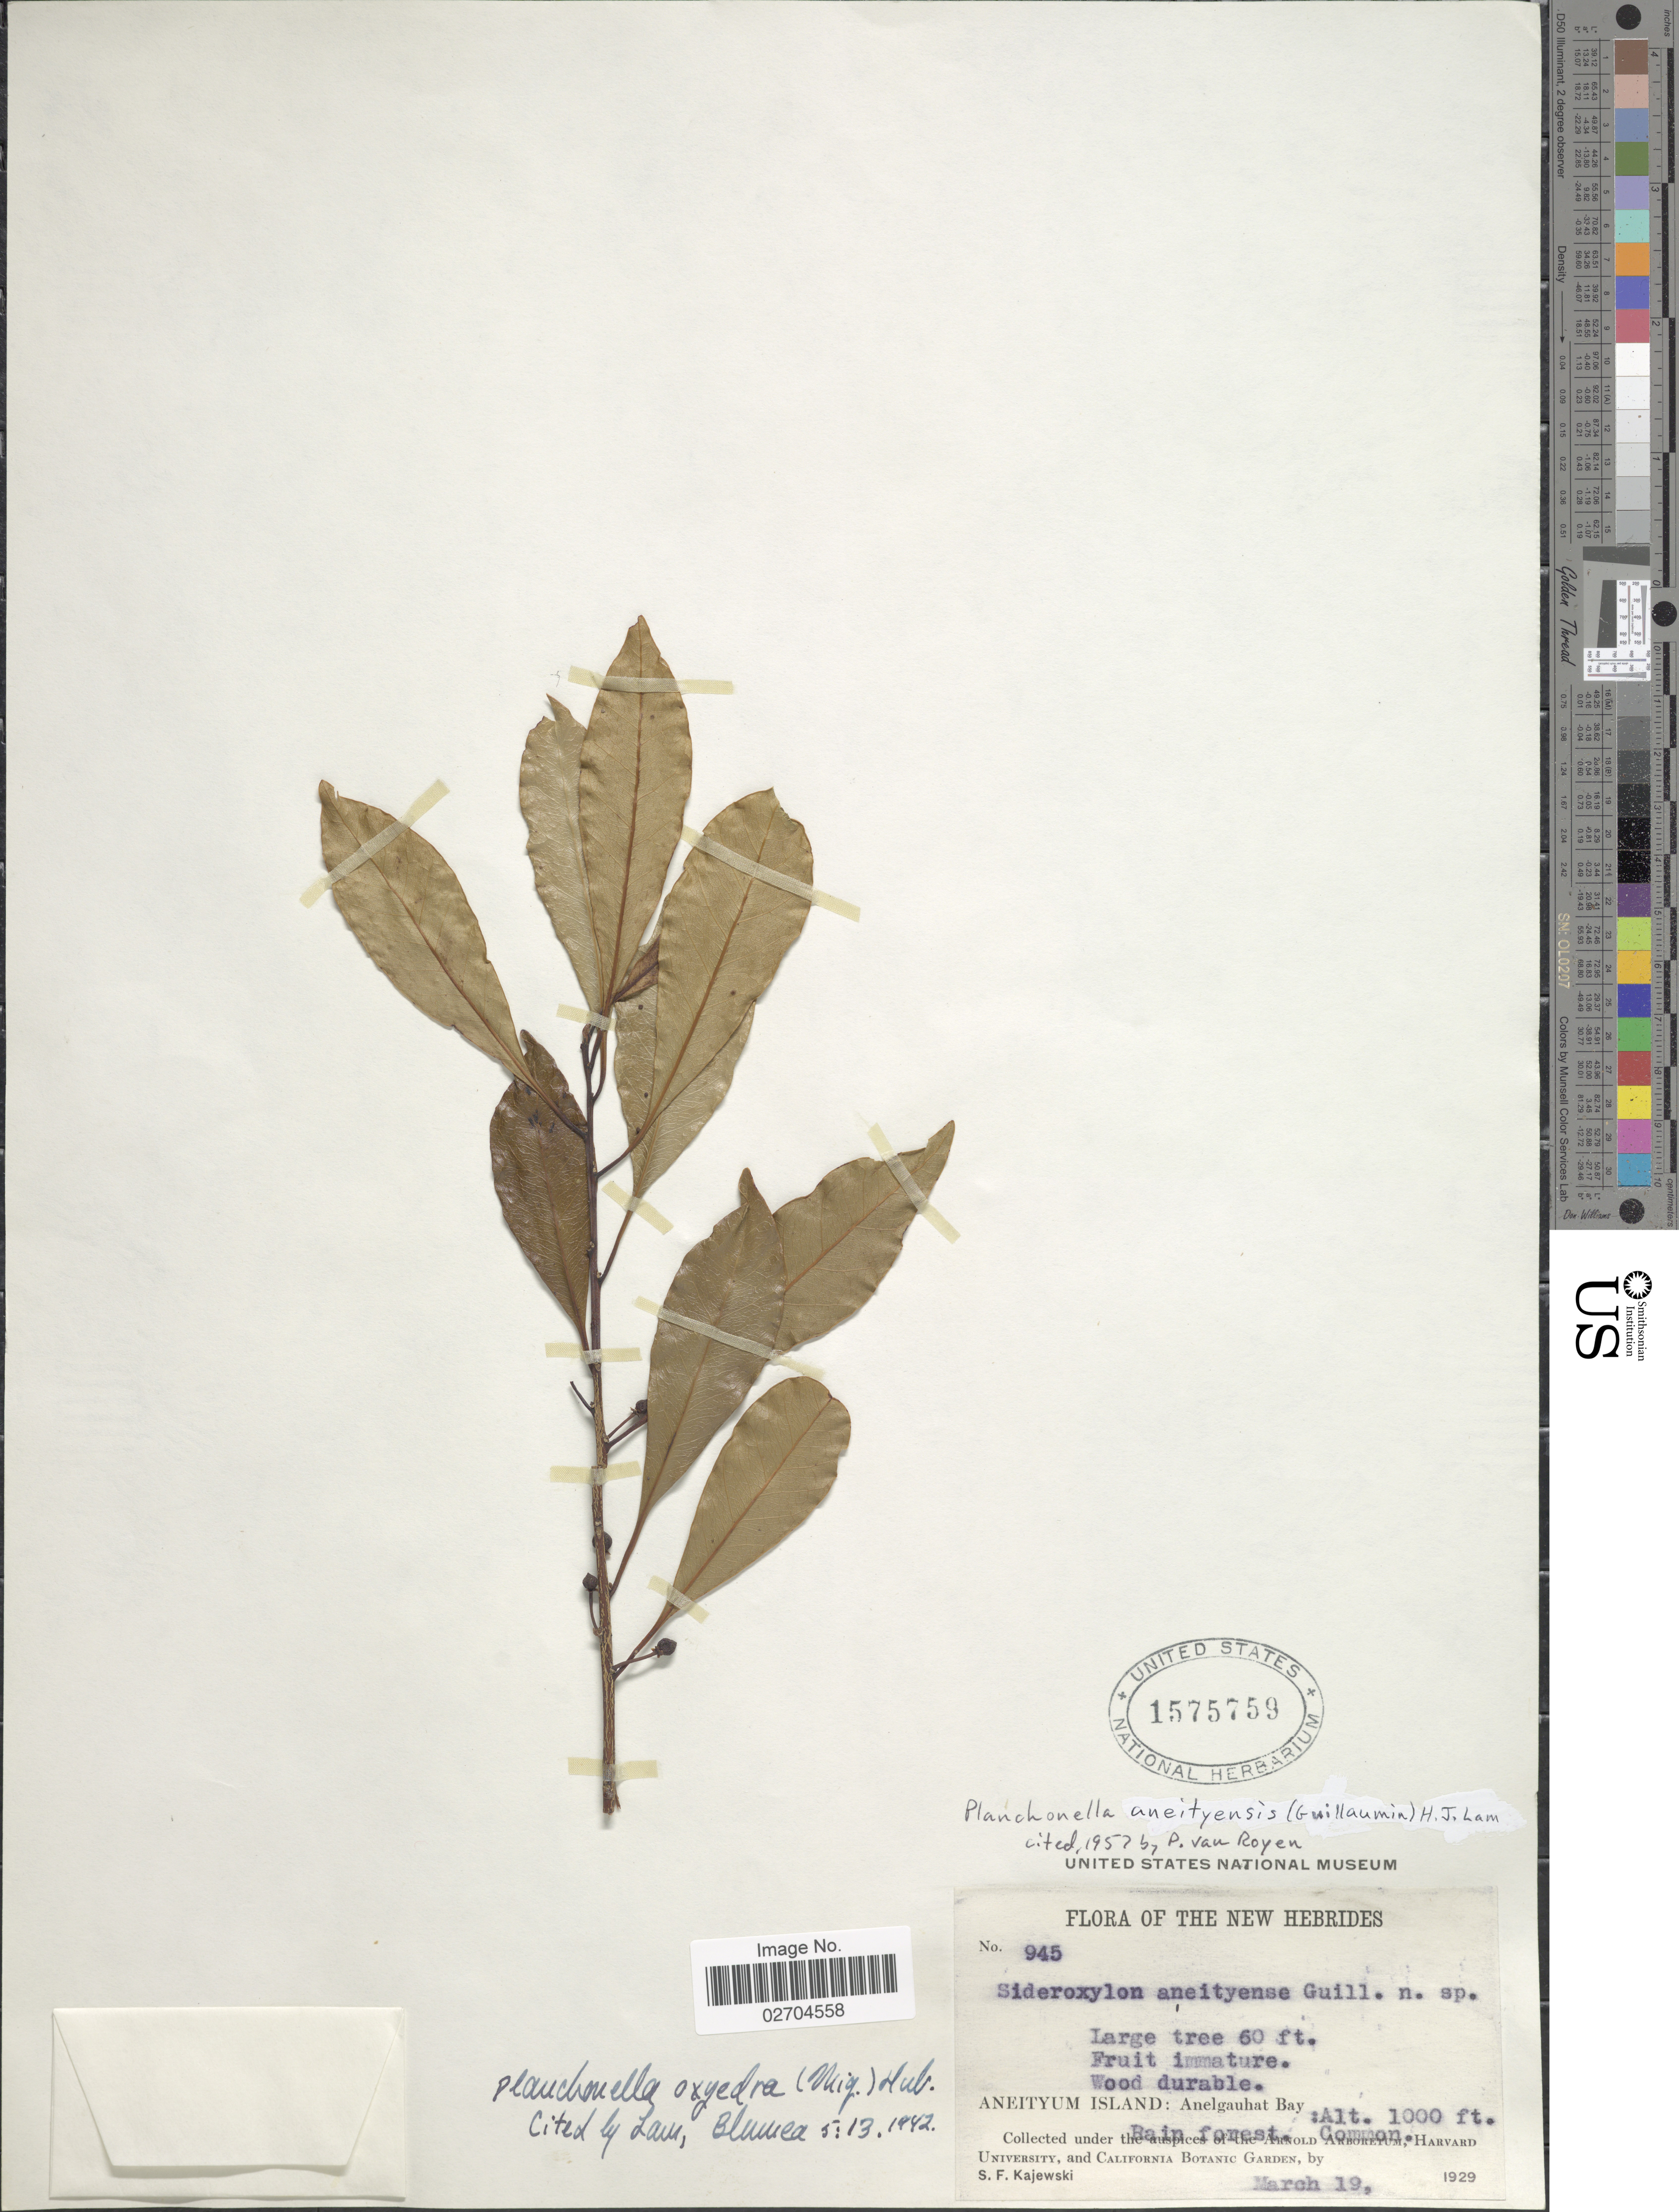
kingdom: Plantae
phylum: Tracheophyta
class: Magnoliopsida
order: Ericales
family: Sapotaceae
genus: Planchonella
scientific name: Planchonella aneityensis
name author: (Guillaumin) H.J. Lam ex P. Royen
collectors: S. Kajewski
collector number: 945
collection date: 1929-03-19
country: Vanuatu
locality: New Hebrides. Aneityum Island: Anelgauhat Bay.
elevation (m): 305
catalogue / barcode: US 1575759